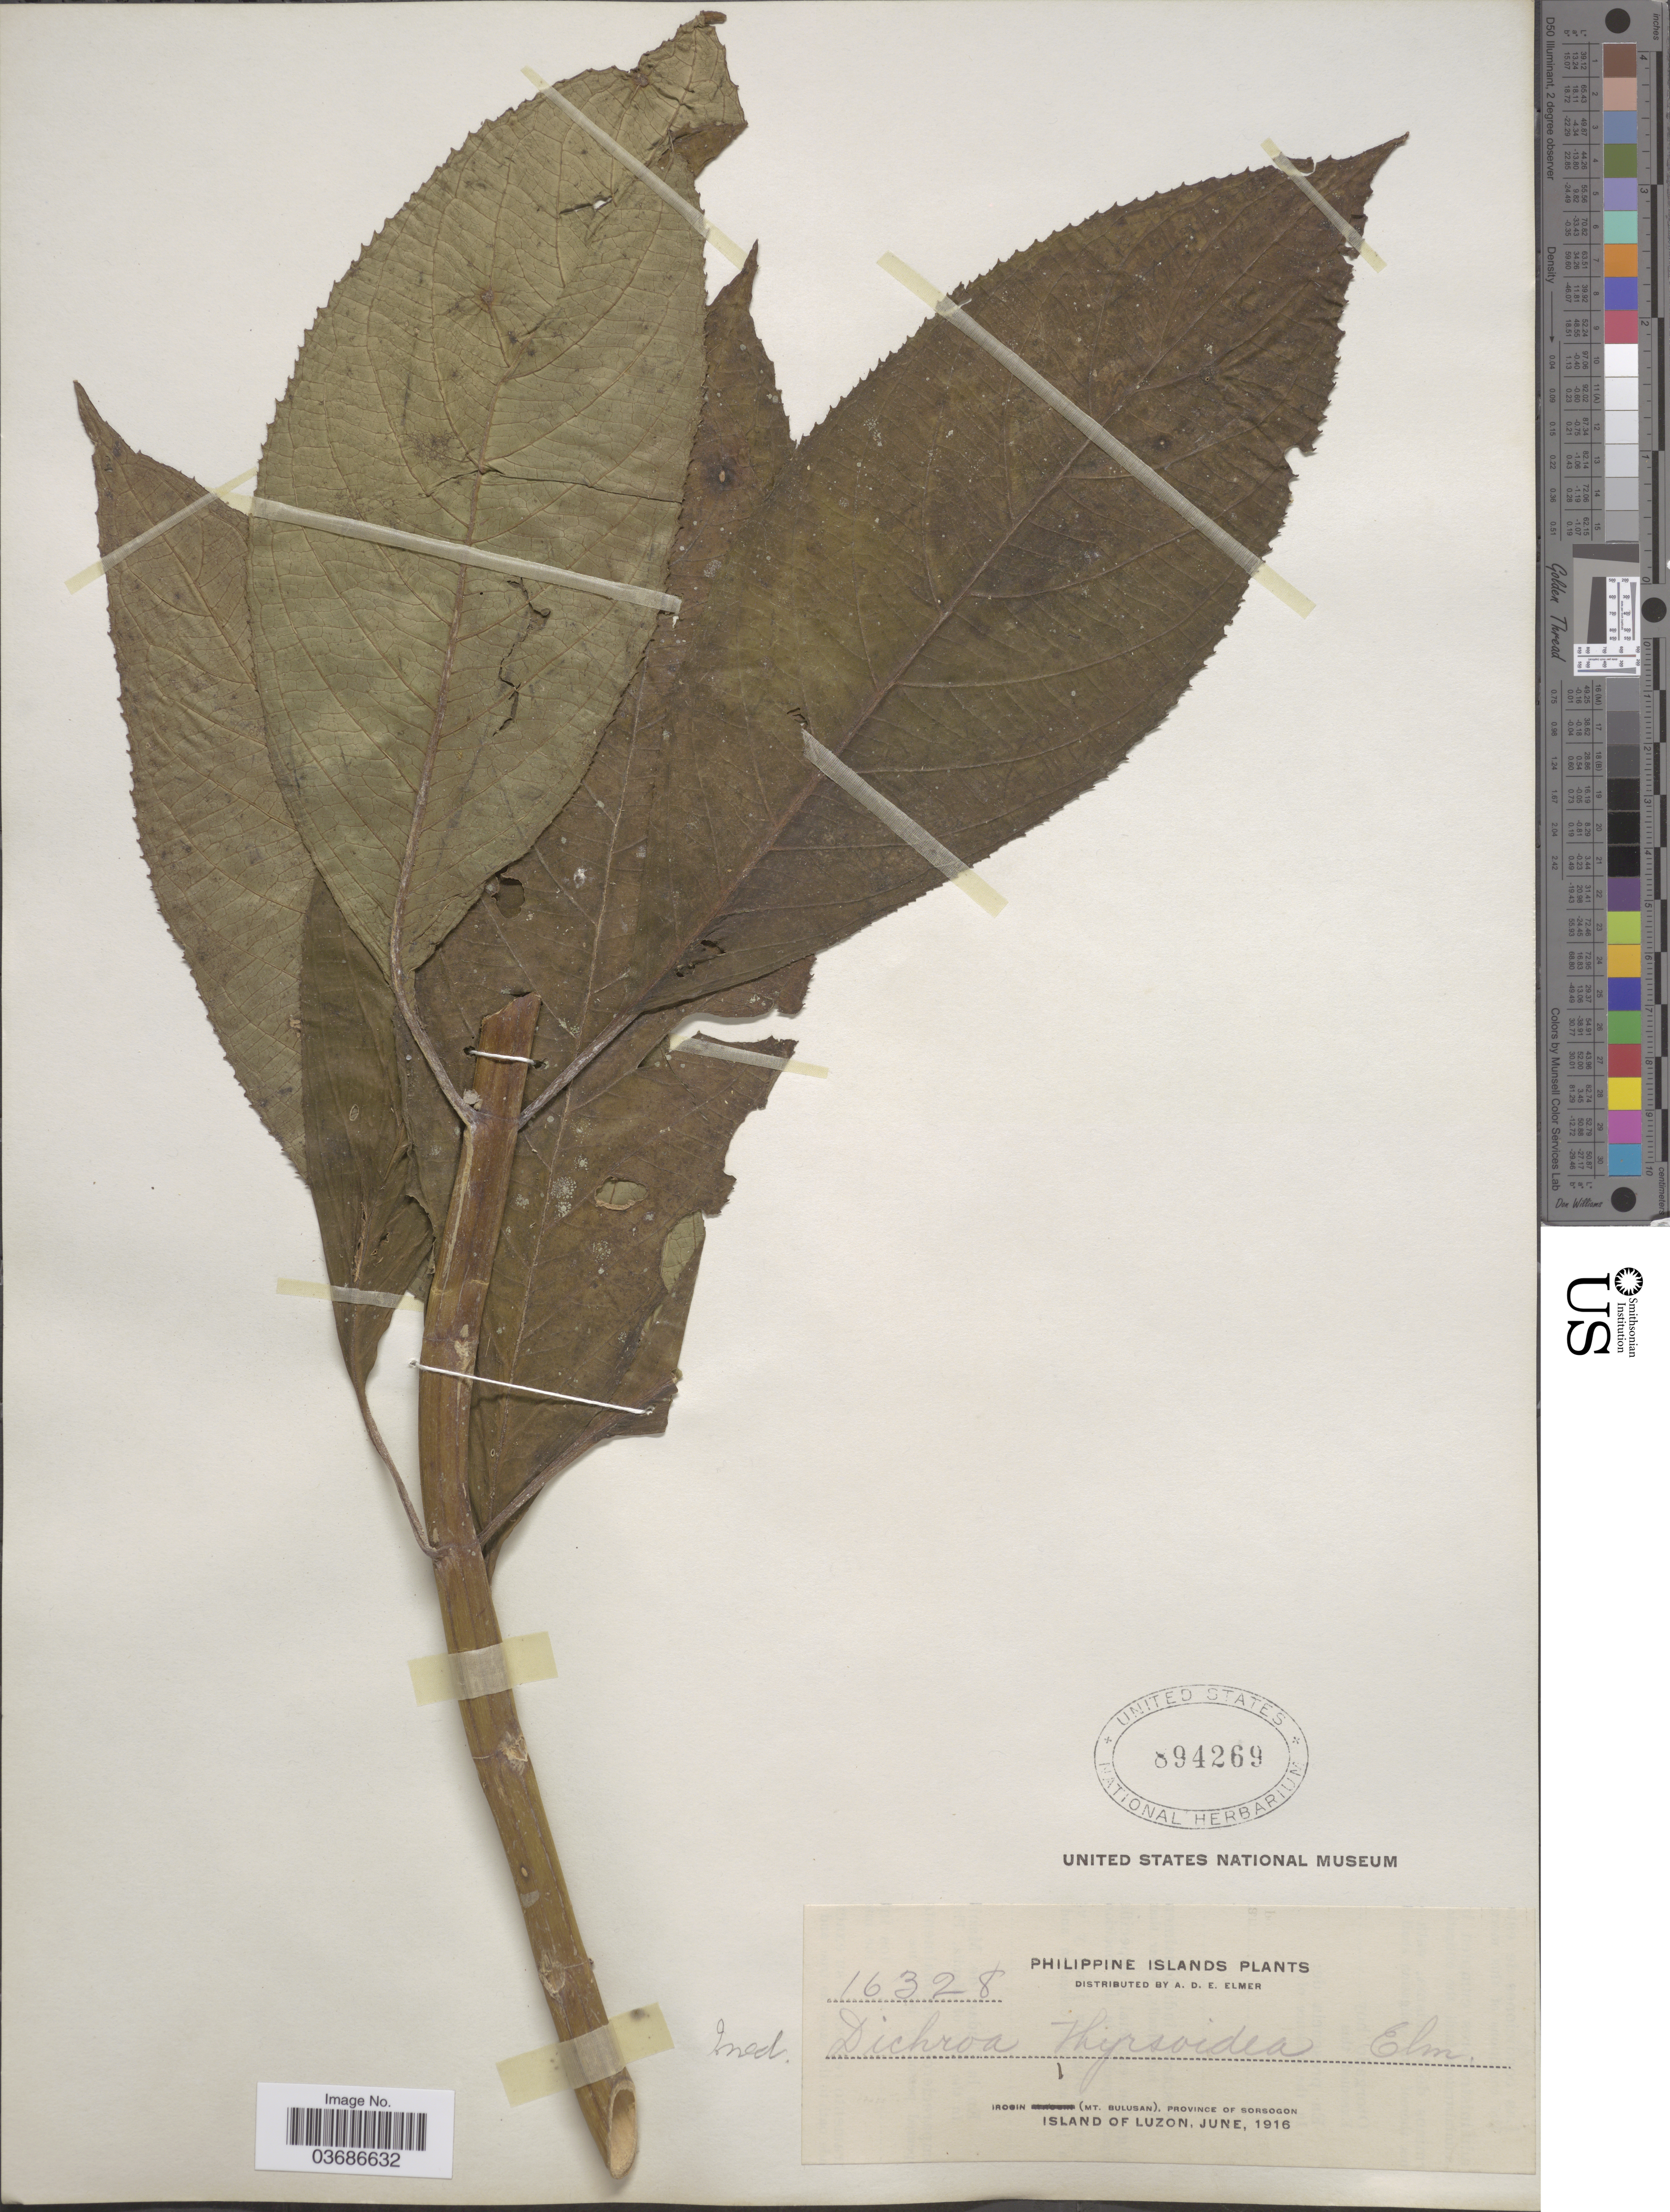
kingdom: Plantae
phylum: Tracheophyta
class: Magnoliopsida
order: Cornales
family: Hydrangeaceae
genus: Hydrangea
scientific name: Hydrangea febrifuga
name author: (Lour.) Y. De Smet & C. Granados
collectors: A. D. E. Elmer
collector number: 16328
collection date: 1916-06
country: Philippines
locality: Philippine Islands. Irosin (Mt. Bulusan), Province of Sorsogon. Island of Luzon.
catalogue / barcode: US 894269